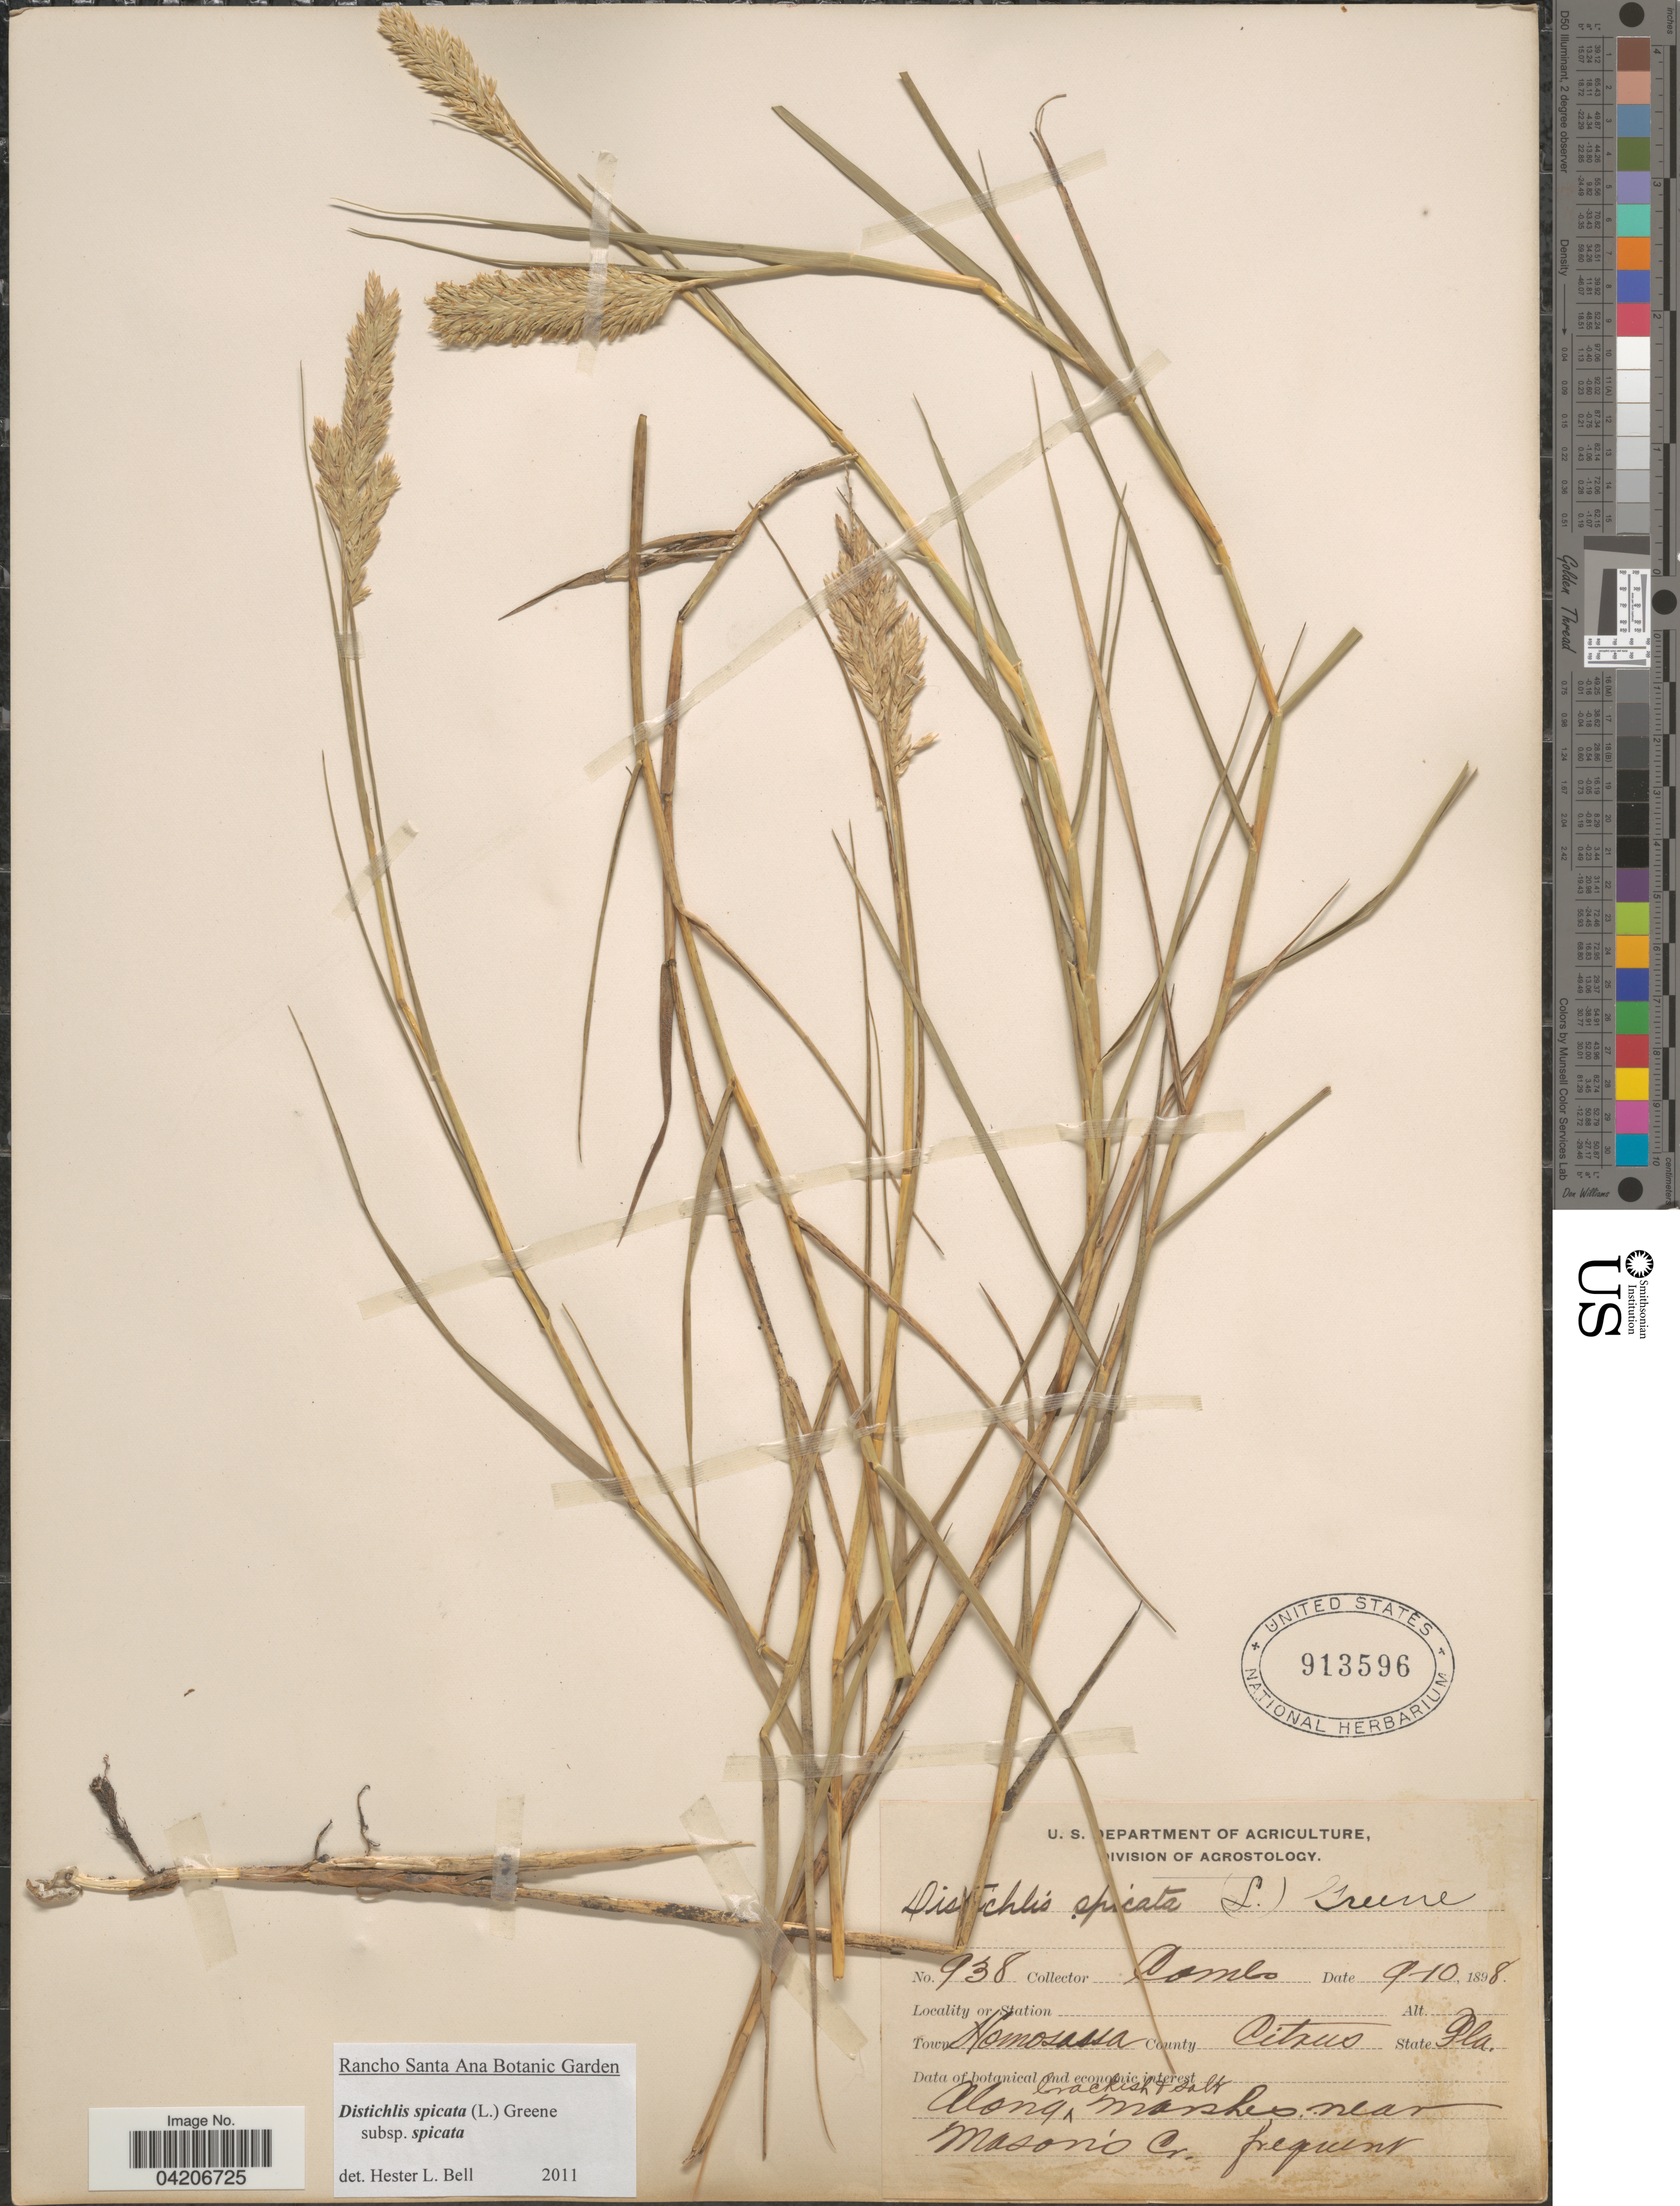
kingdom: Plantae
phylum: Tracheophyta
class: Liliopsida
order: Poales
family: Poaceae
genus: Distichlis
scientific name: Distichlis spicata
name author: (L.) Greene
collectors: -. Combs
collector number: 938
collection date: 1898-09-10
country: United States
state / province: Florida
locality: Town Homosassa. County Citrus. Along brackish & salt marshes near Mason's Cr.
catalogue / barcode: US 913596